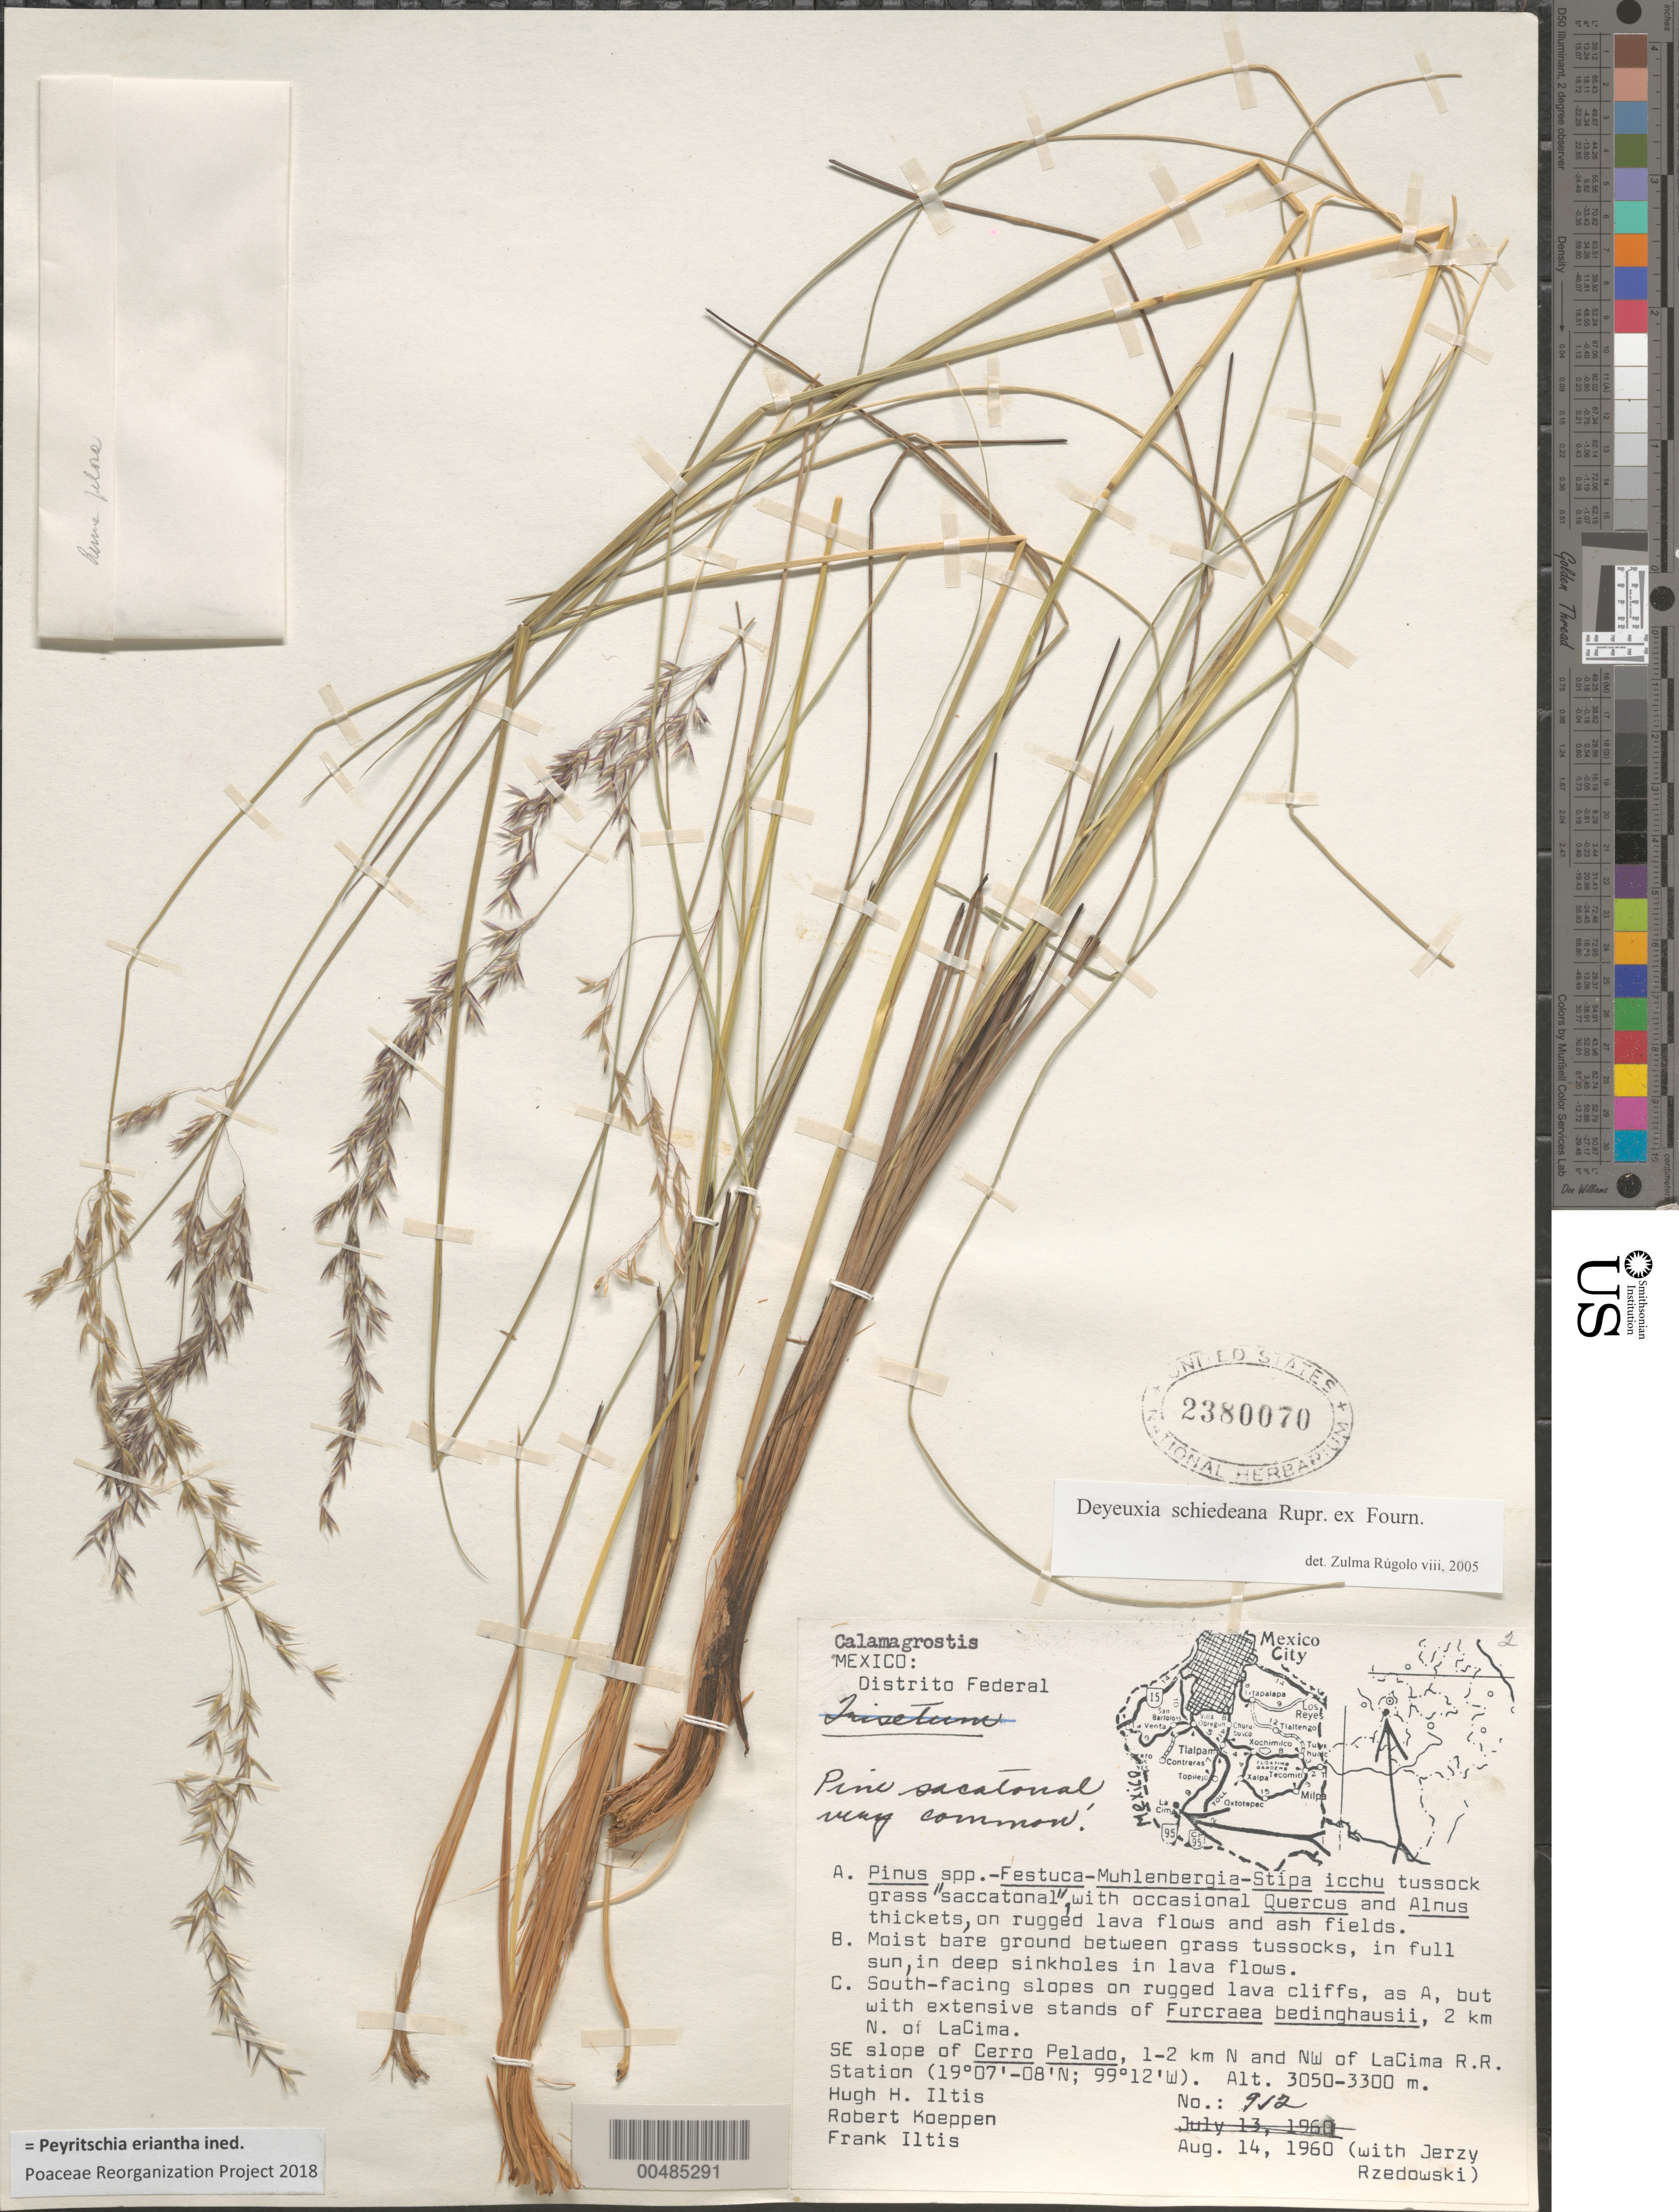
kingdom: Plantae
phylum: Tracheophyta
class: Liliopsida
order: Poales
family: Poaceae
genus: Peyritschia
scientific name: Peyritschia eriantha ined.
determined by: Poaceae Reorganization Project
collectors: H. H. Iltis et al.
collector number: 912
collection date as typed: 14 Aug 1960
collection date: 1960-08-14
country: Mexico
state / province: Distrito Federal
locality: SE slope of Cerro Pelado, 1-2 km N and NW of La Cima R.R. Station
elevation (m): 3050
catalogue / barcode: US 2380070